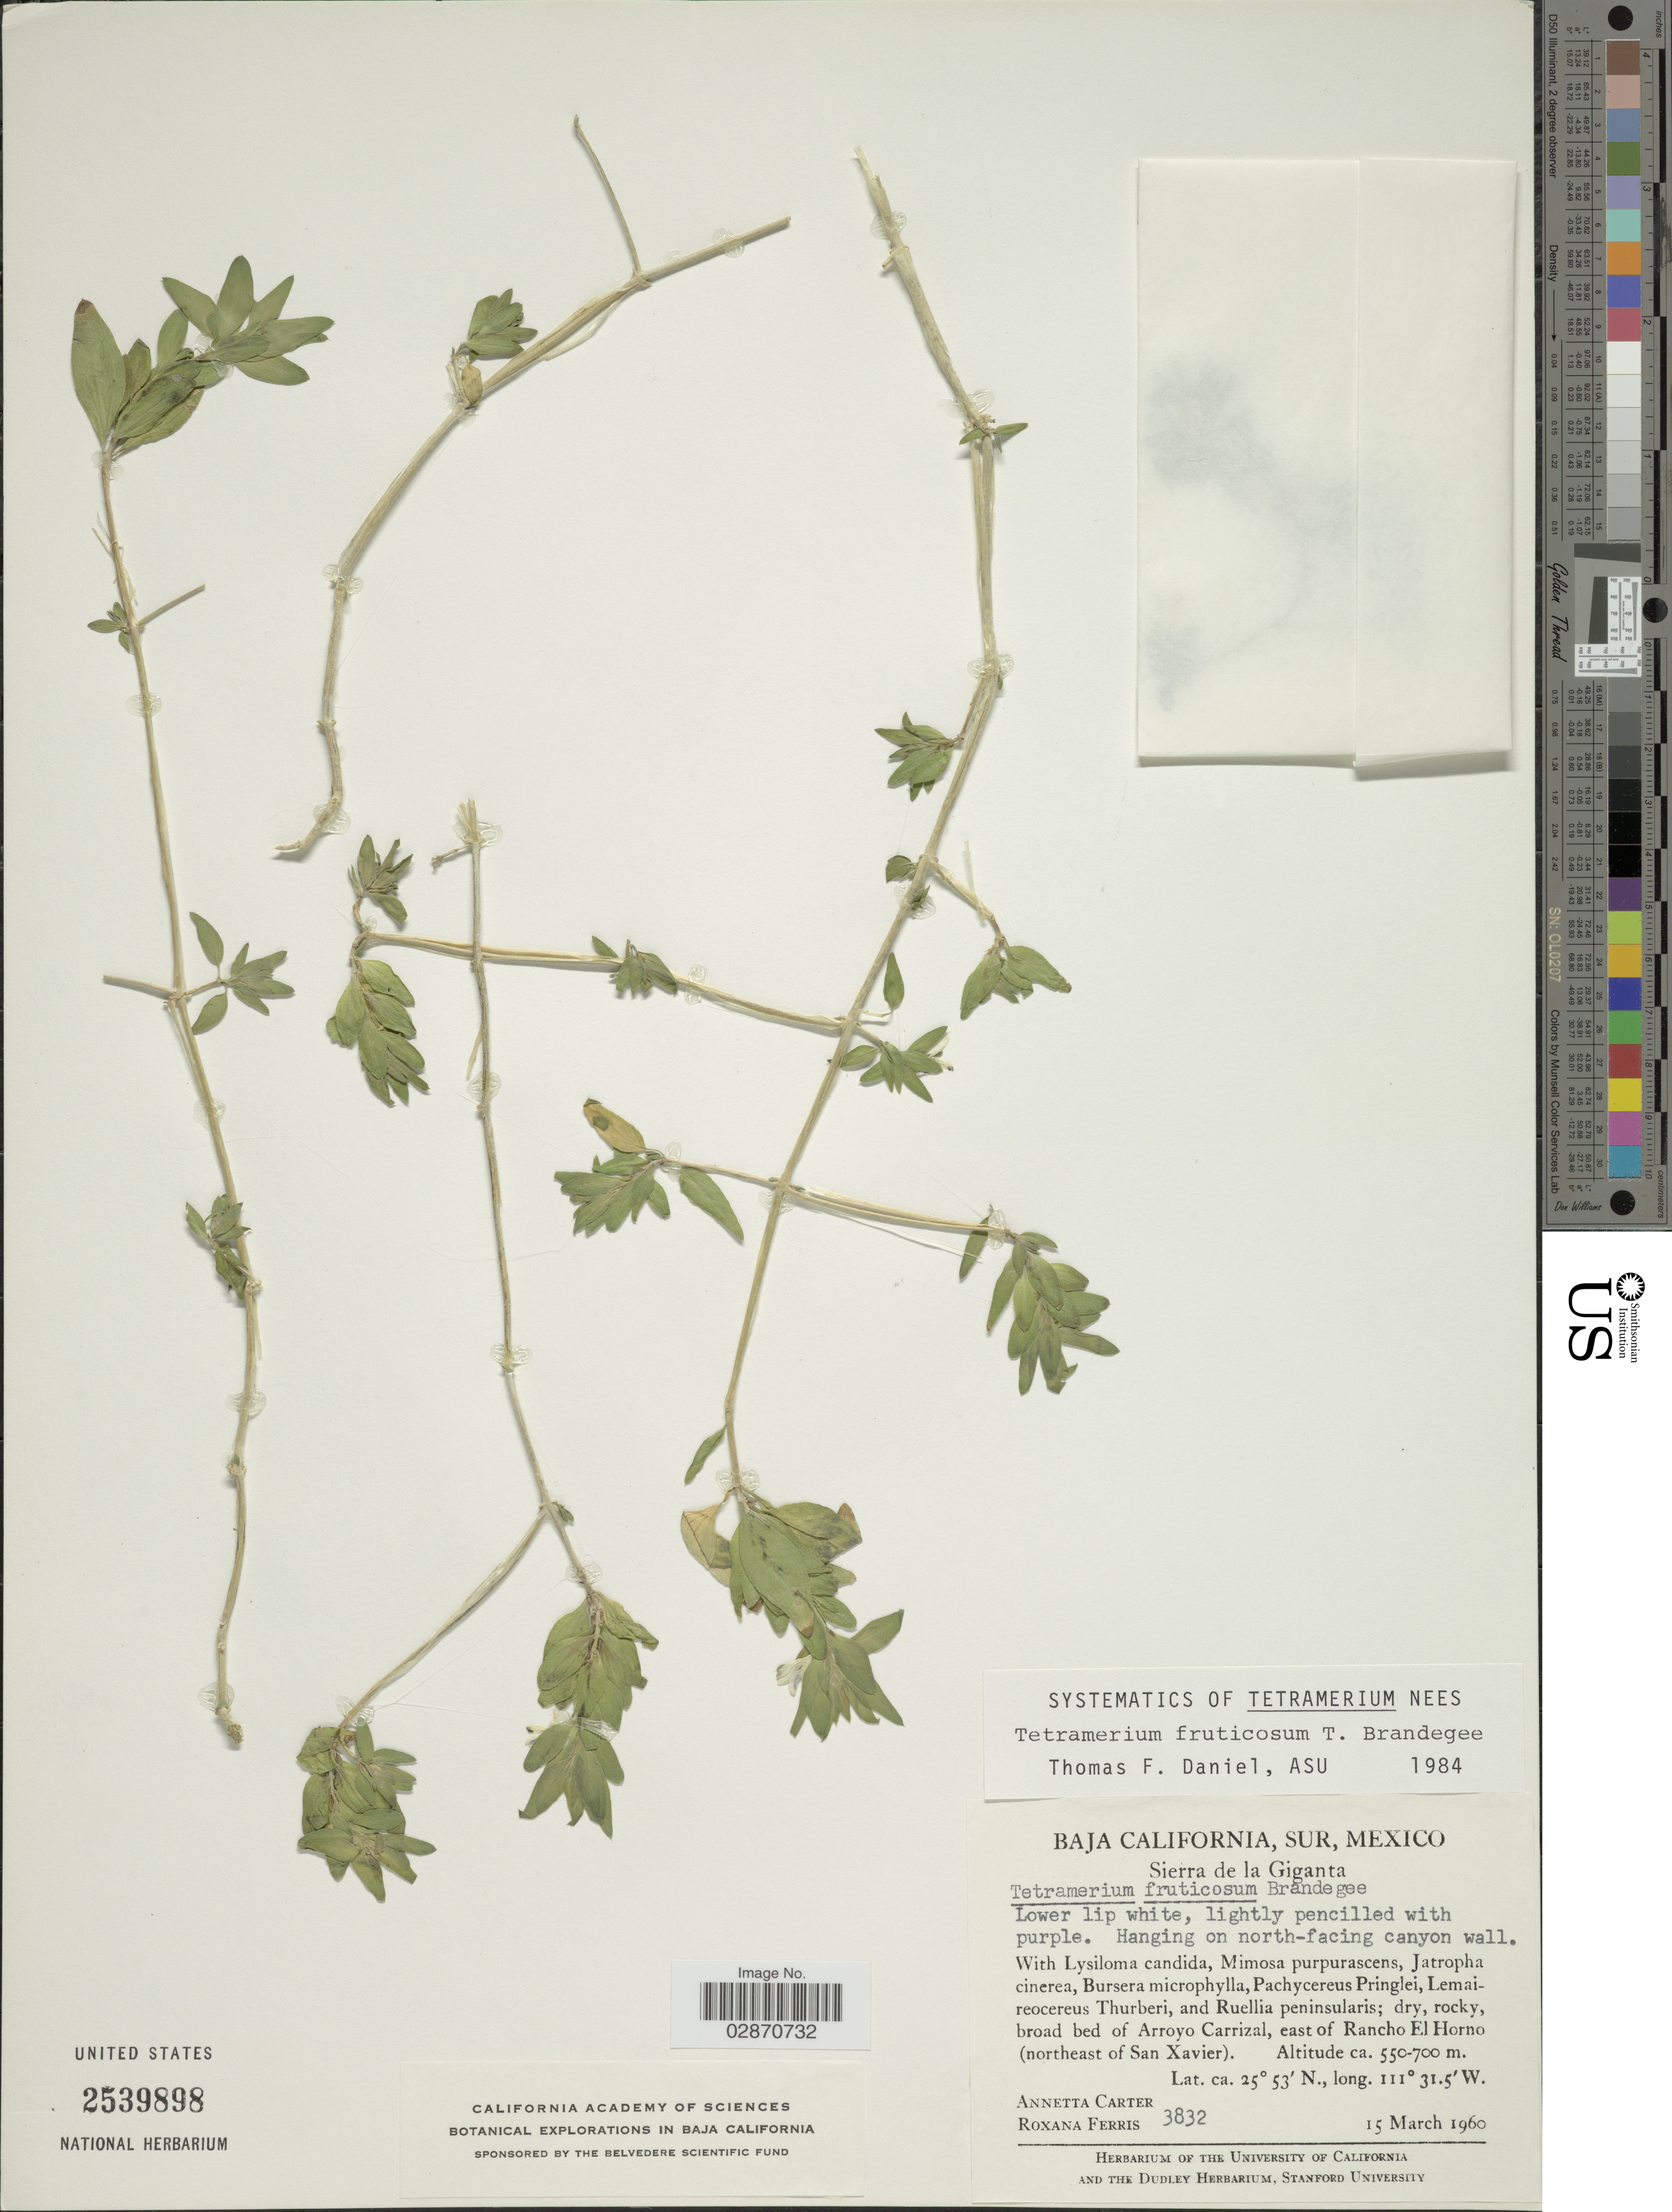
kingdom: Plantae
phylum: Tracheophyta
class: Magnoliopsida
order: Lamiales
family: Acanthaceae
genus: Tetramerium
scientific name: Tetramerium fruticosum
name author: Brandegee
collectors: A. Carter & R. S. Ferris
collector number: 3832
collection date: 1960-03-15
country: Mexico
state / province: Baja California Sur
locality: Sierra de la Giganta. Hanging on north-facing canyon wall, broad bed of Arroyo Carrizal, east of Rancho El Horno (northeast of San Xavier).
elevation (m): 550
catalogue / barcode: US 2539898